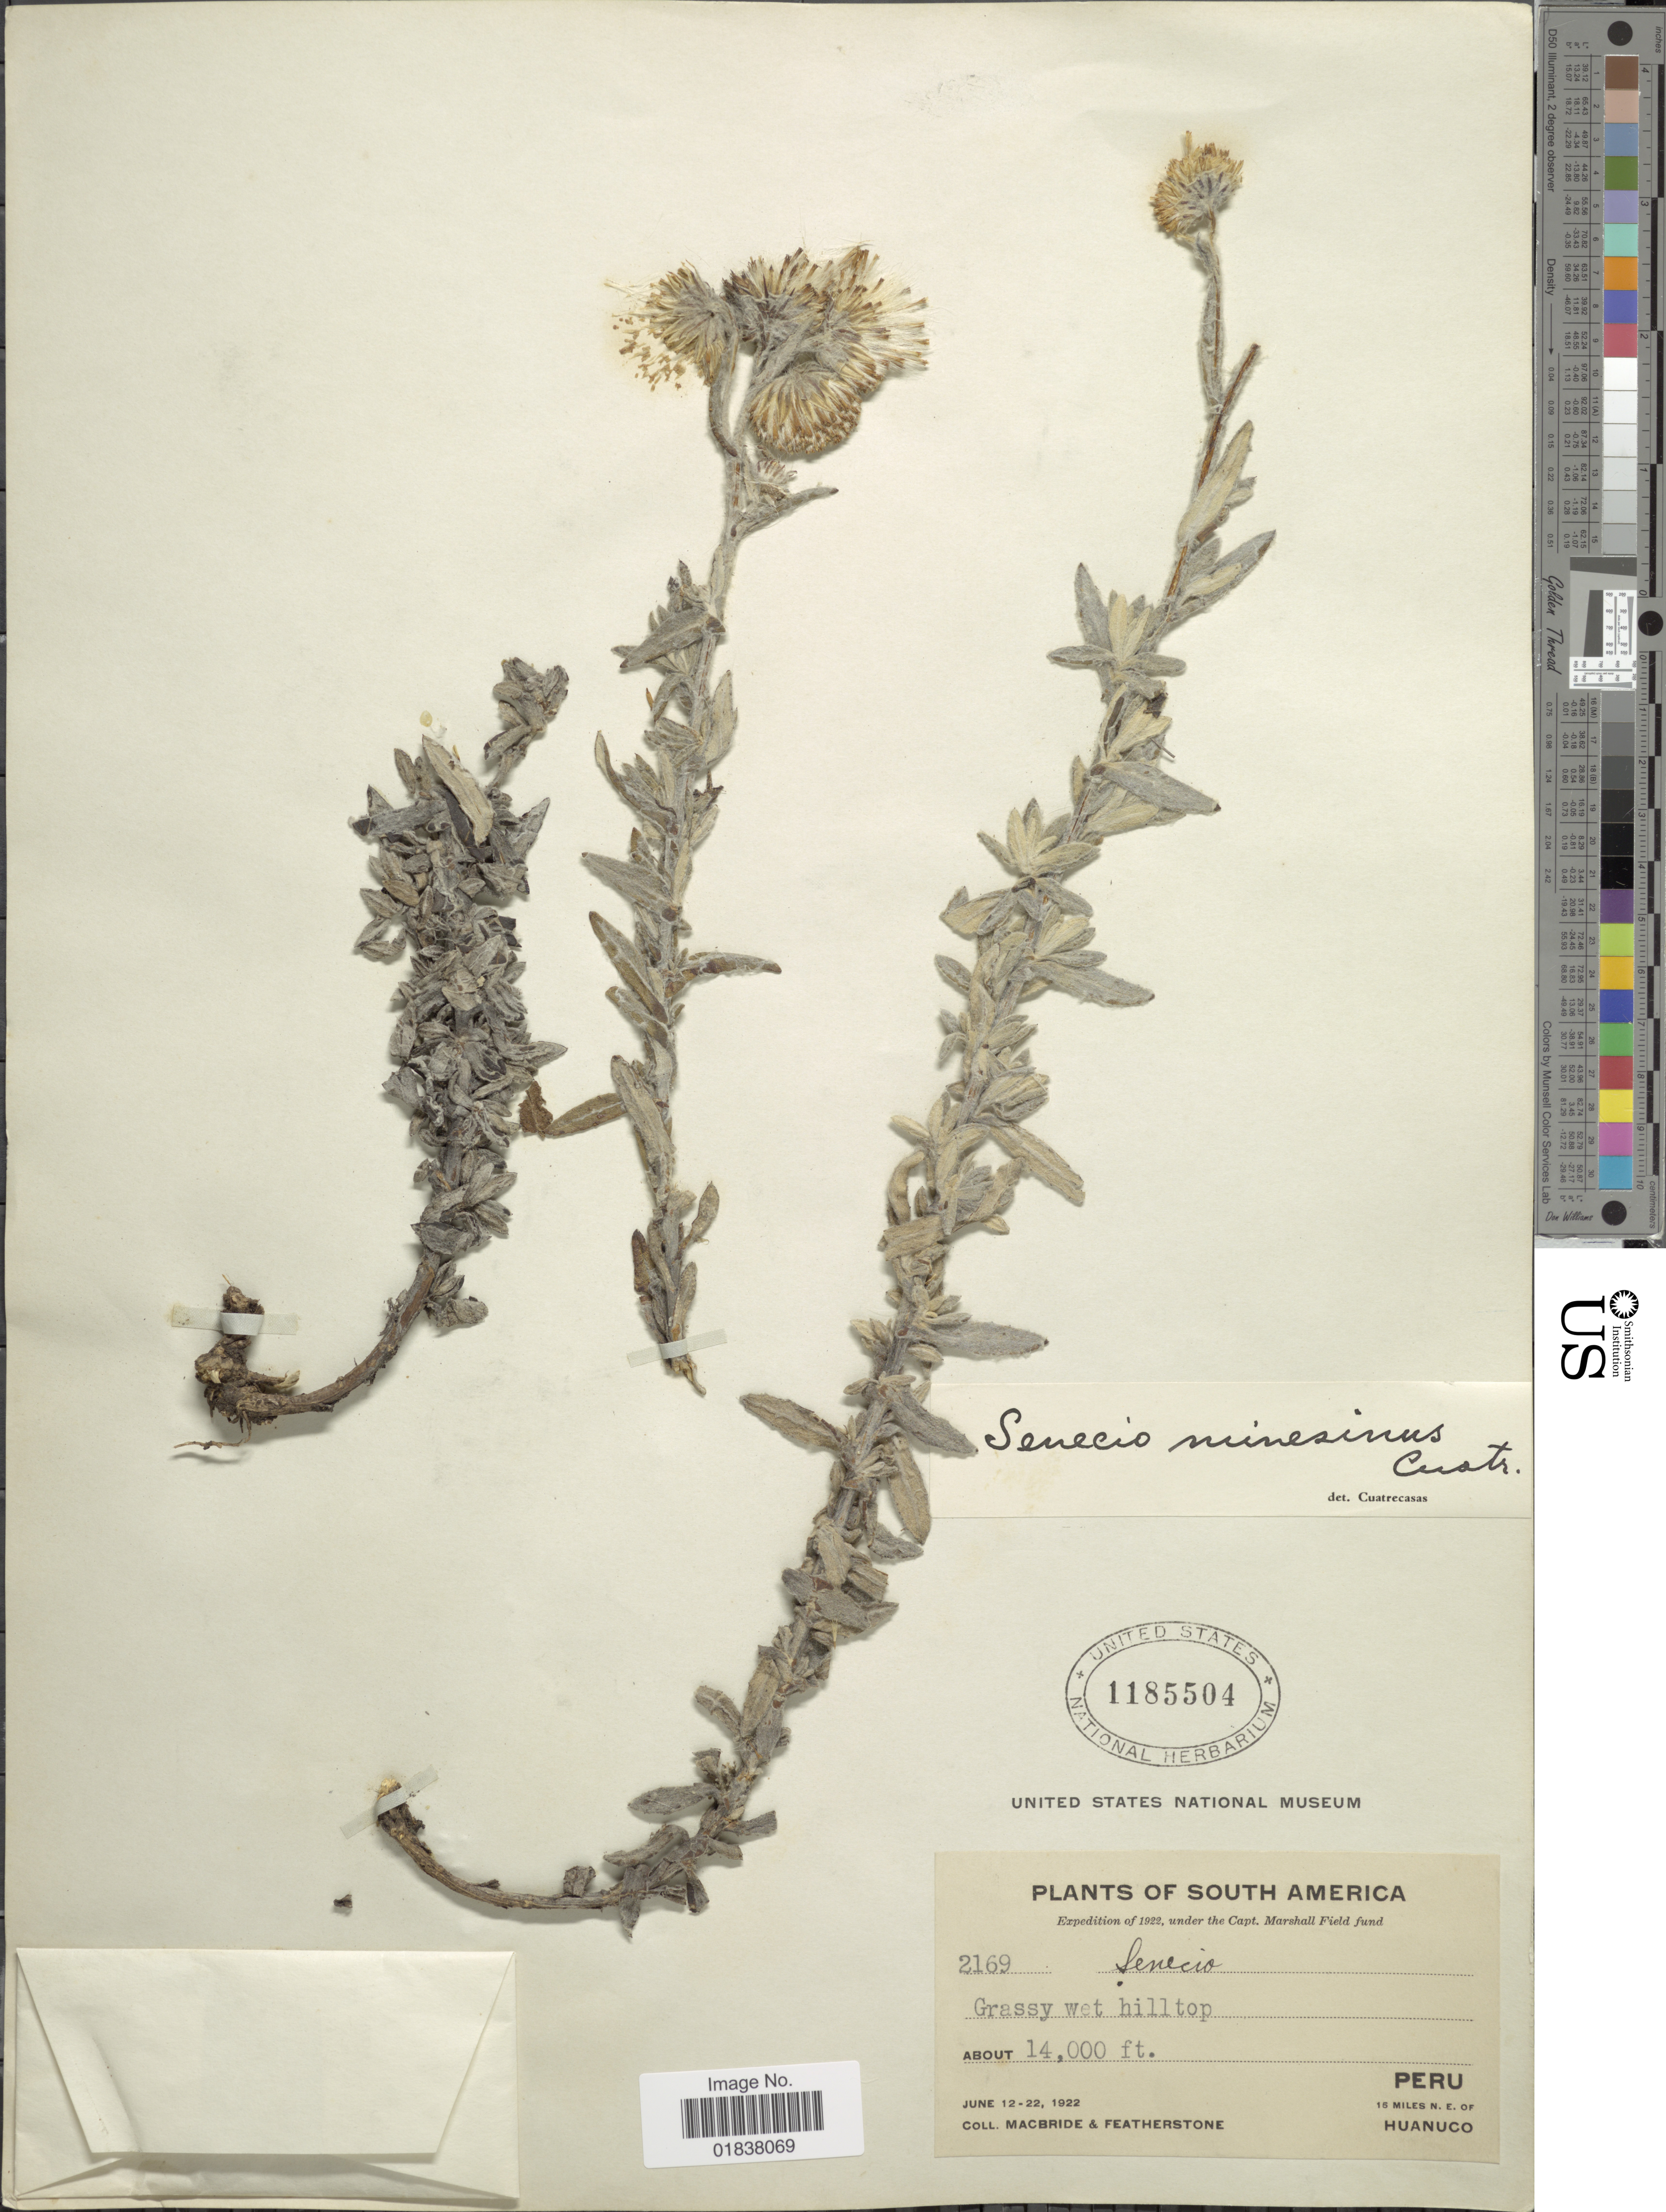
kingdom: Plantae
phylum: Tracheophyta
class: Magnoliopsida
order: Asterales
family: Asteraceae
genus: Senecio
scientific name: Senecio minesinus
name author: Cuatrec.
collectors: J. F. Macbride & -. Featherstone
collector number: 2169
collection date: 1922-06-12/1922-06-22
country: Peru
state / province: Huánuco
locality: South America, 15 miles N. E. of Huanuco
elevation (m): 4267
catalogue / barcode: US 1185504